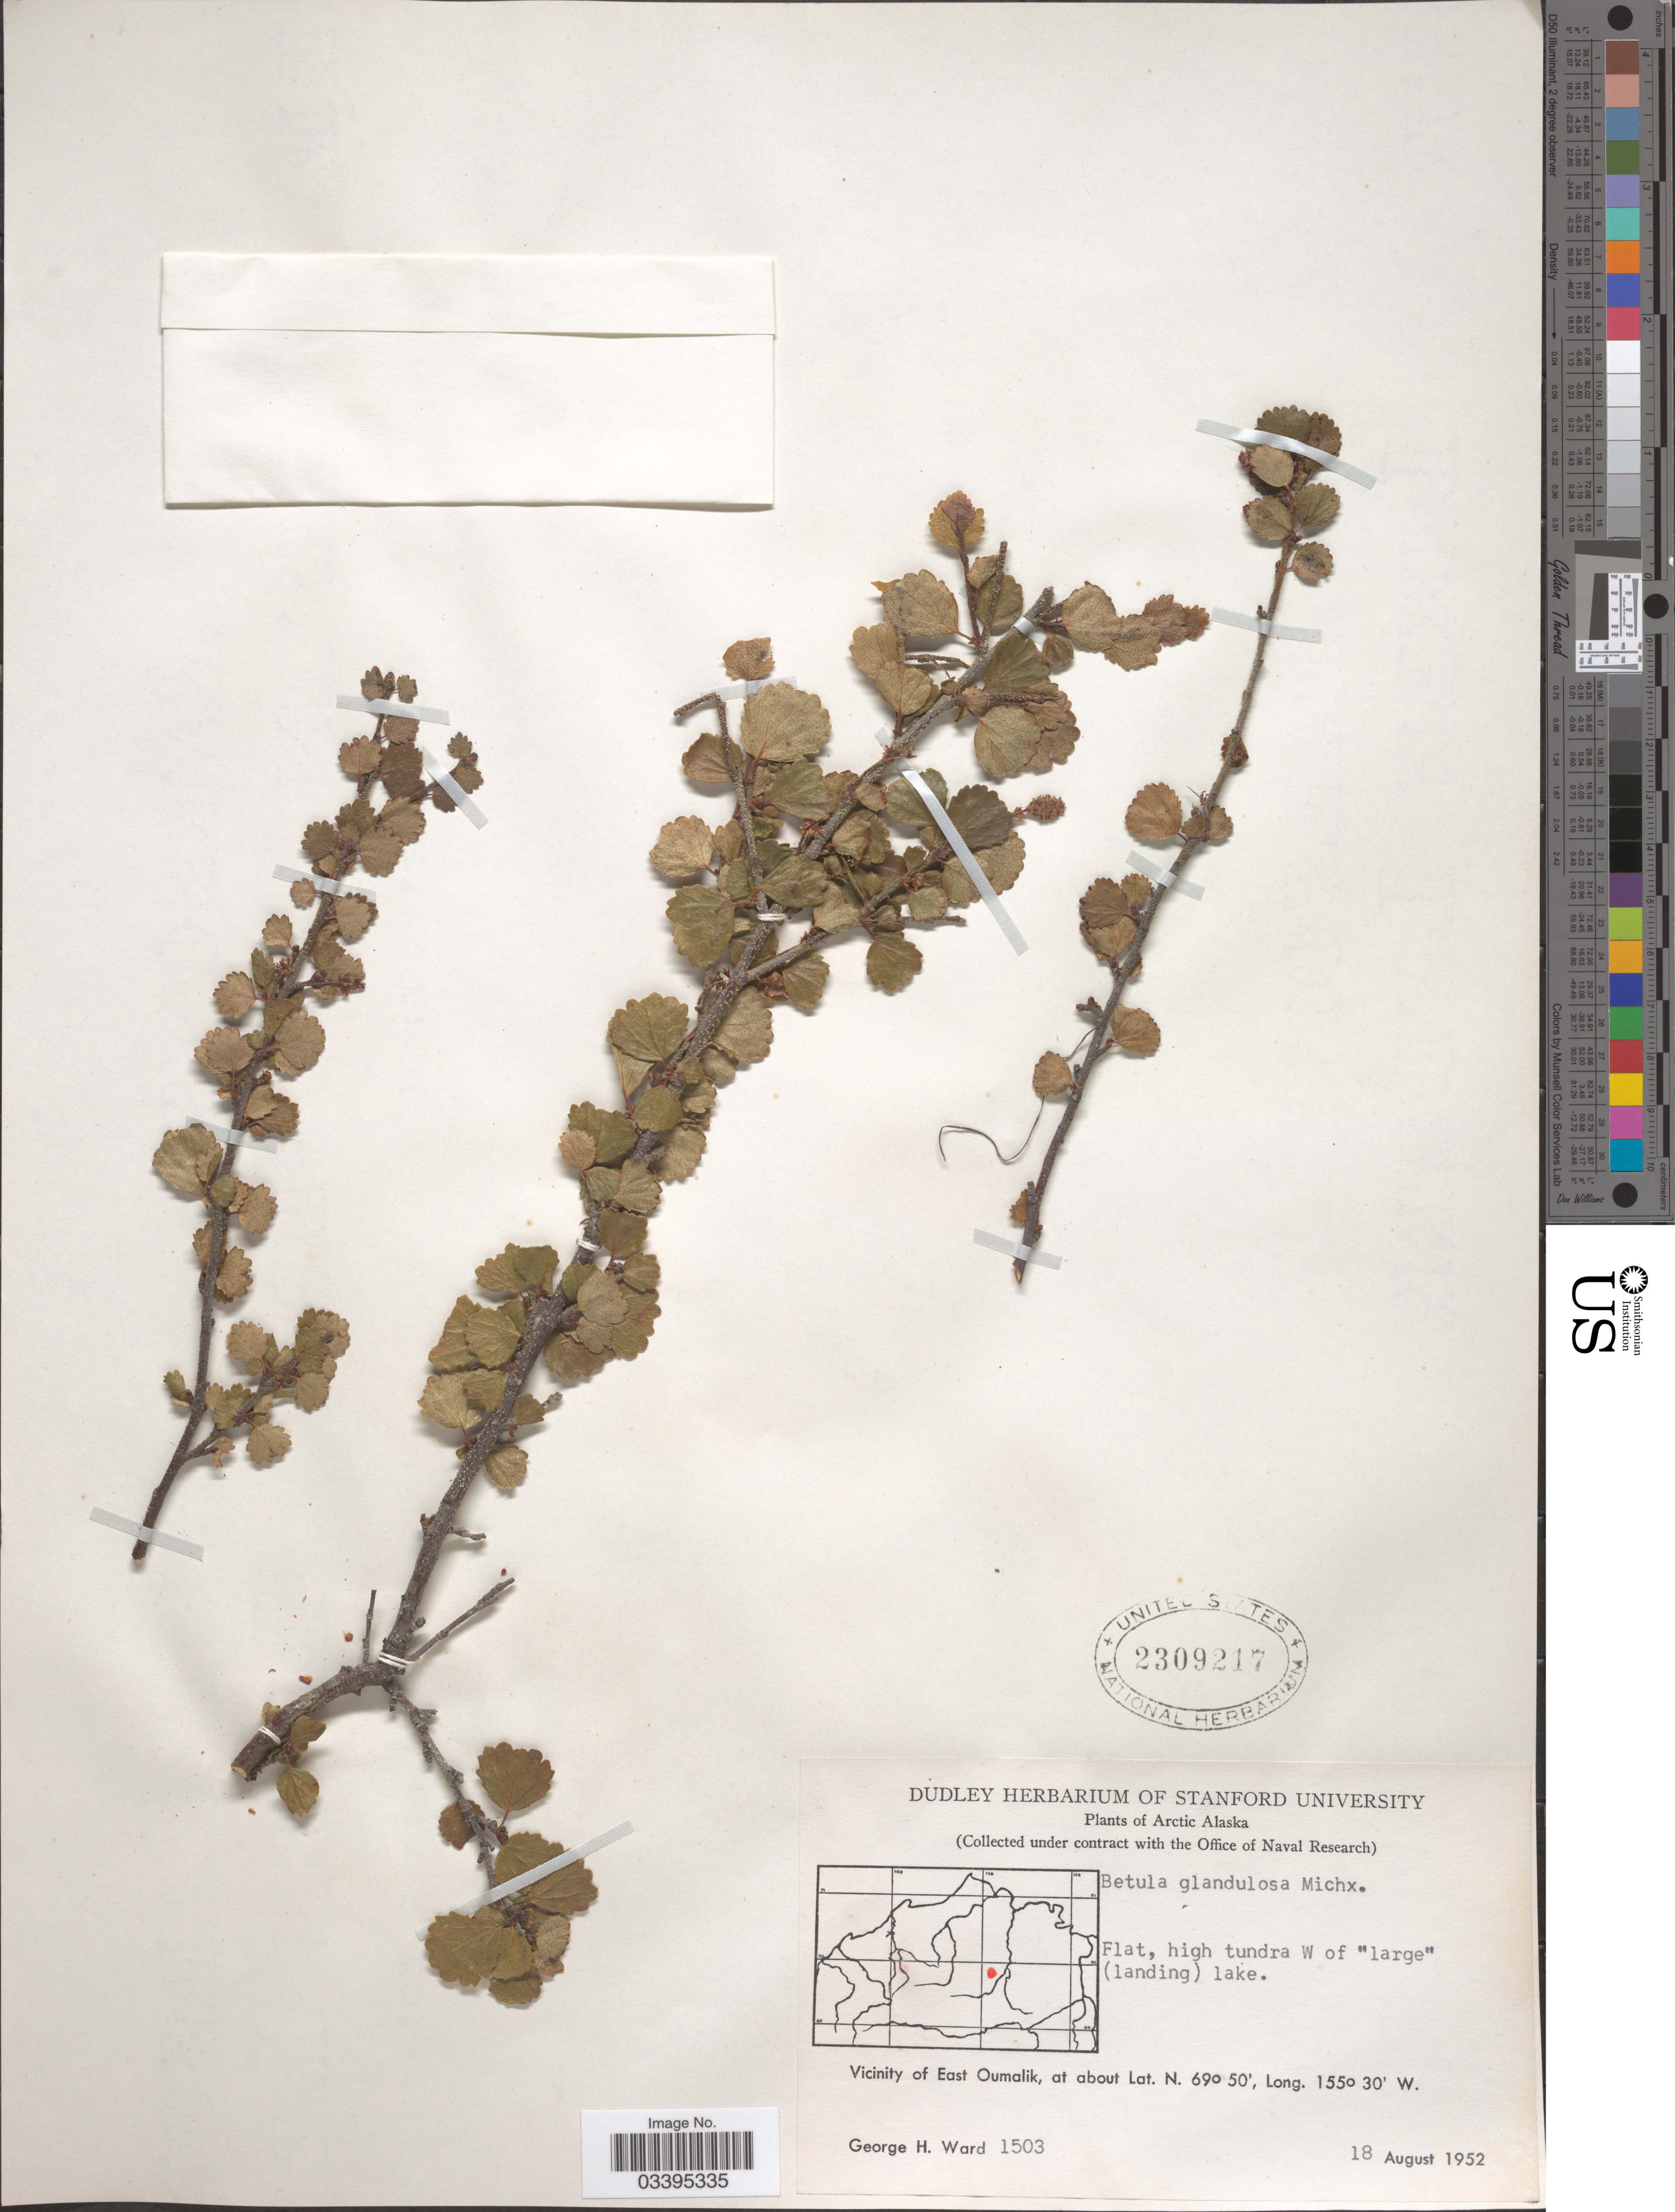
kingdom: Plantae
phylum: Tracheophyta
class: Magnoliopsida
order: Fagales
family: Betulaceae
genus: Betula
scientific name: Betula glandulosa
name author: Michx.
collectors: G. H. Ward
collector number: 1503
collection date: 1952-08-18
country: United States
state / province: Alaska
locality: Arctic Alaska. Vicinity of East Oumalik.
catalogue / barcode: US 2309217